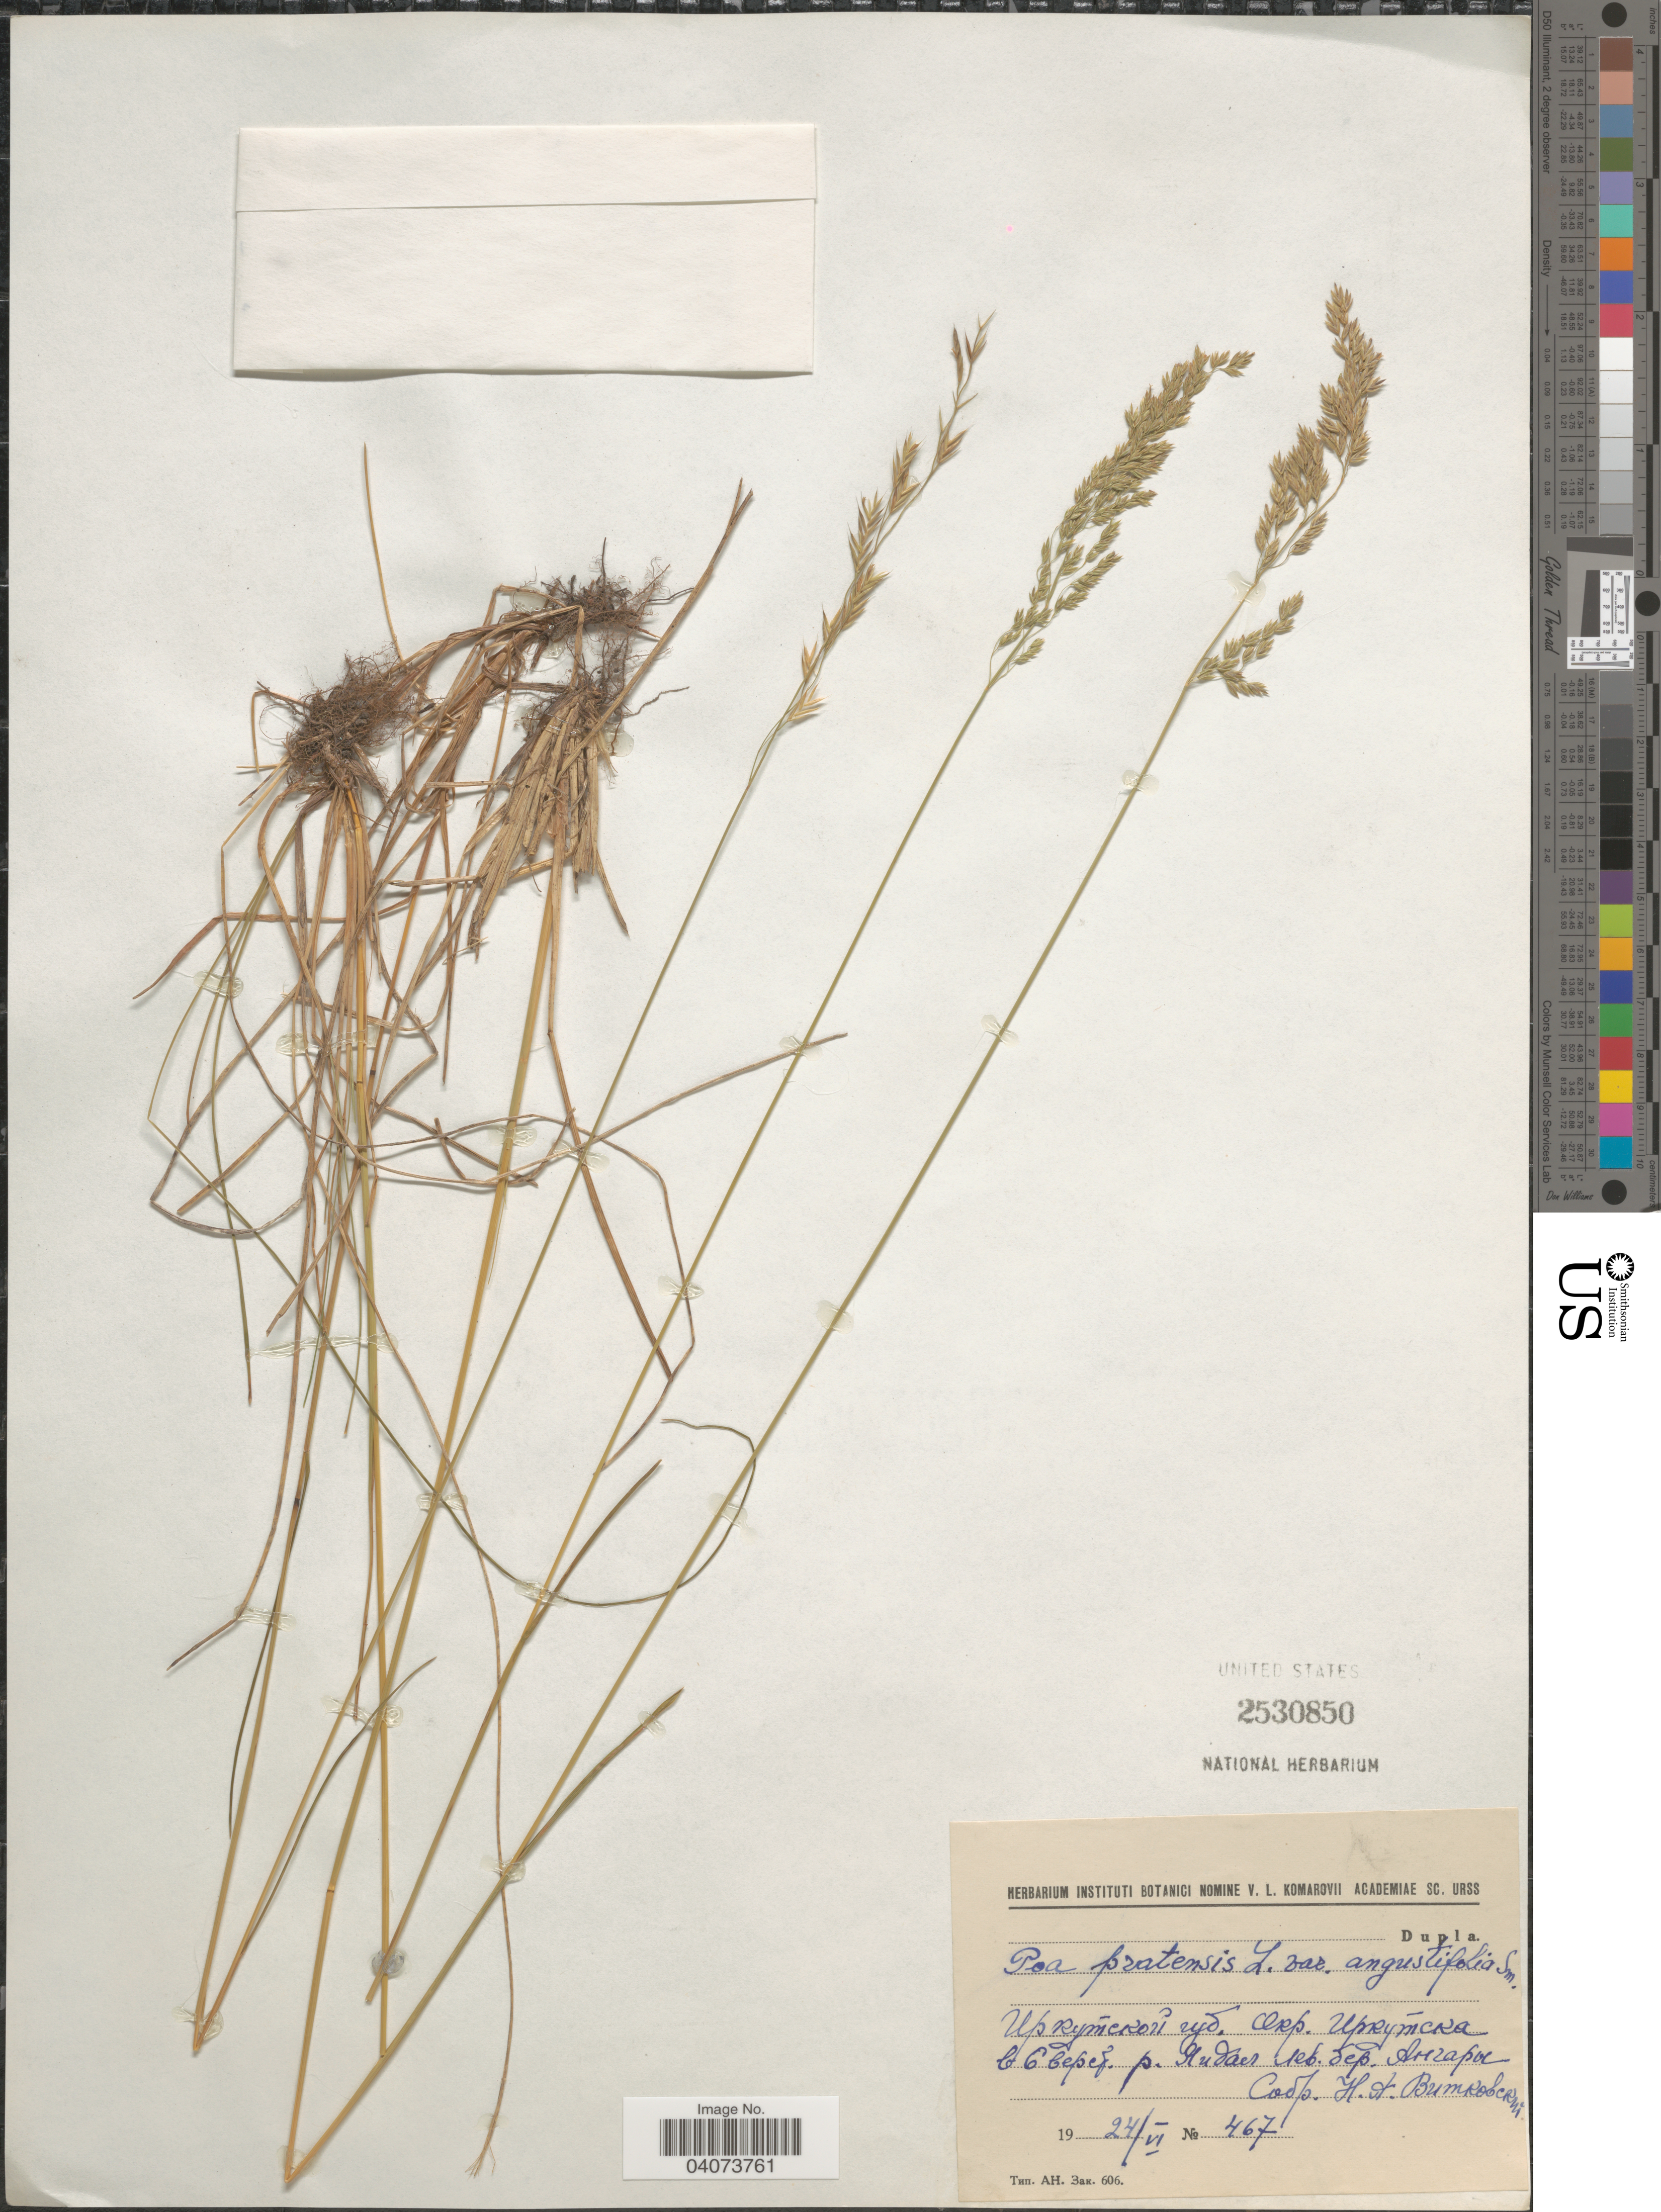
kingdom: Plantae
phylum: Tracheophyta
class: Liliopsida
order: Poales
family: Poaceae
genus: Poa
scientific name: Poa pratensis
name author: L.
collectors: N. Vitkovskiy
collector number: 467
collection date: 1924-06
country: Russian Federation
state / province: Irkutsk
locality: Left shore of river Angara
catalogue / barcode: US 2530850